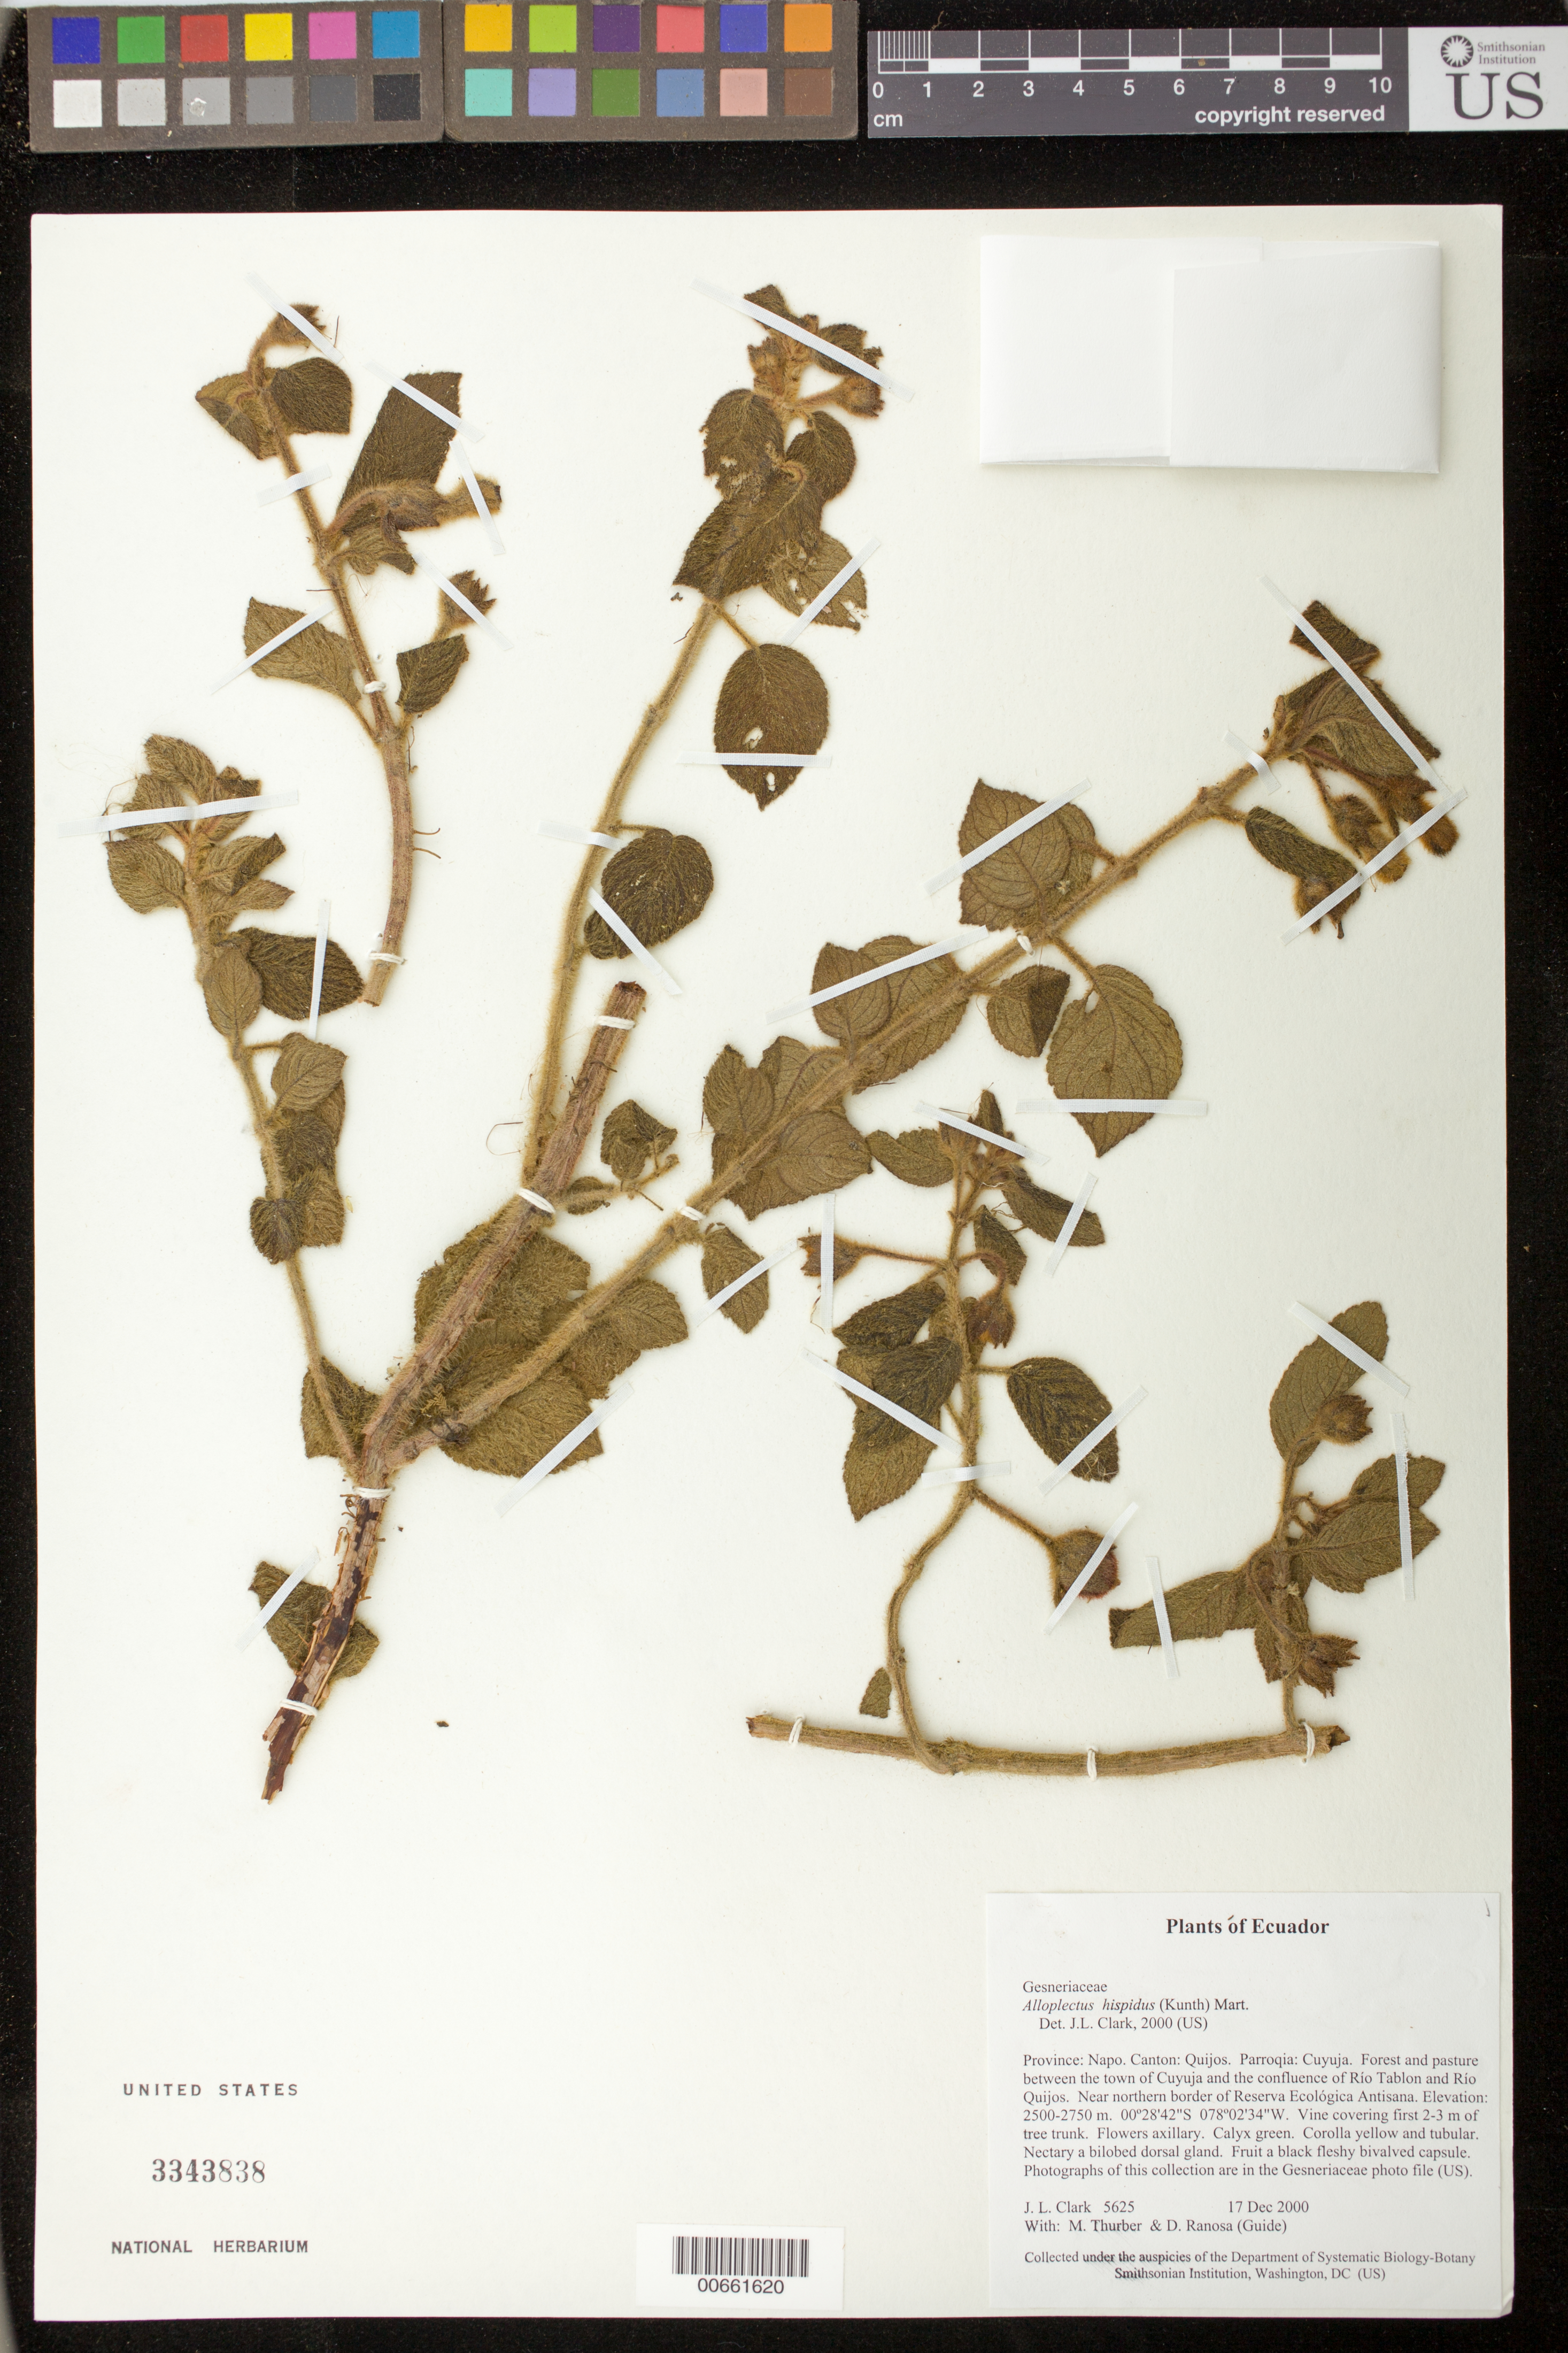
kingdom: Plantae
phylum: Tracheophyta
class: Magnoliopsida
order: Lamiales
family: Gesneriaceae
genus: Alloplectus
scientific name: Alloplectus hispidus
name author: (Kunth) Mart.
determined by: Clark, J. L., (SEL), The Marie Selby Botanical Garden (UNITED STATES)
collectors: J. L. Clark, M. Thurber & D. Ranosa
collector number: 5625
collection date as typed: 17 Dec 2000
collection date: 2000-12-17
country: Ecuador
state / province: Napo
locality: Cantón: Quijos. Parroquia: Cuyuja. Forest and pasture between the town of Cuyuja and the confluence of Río Tablon and Río Quijos. Near northern border of Reserva Ecológica Antisana.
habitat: Forest and pasture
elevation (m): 2500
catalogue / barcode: US 3343838